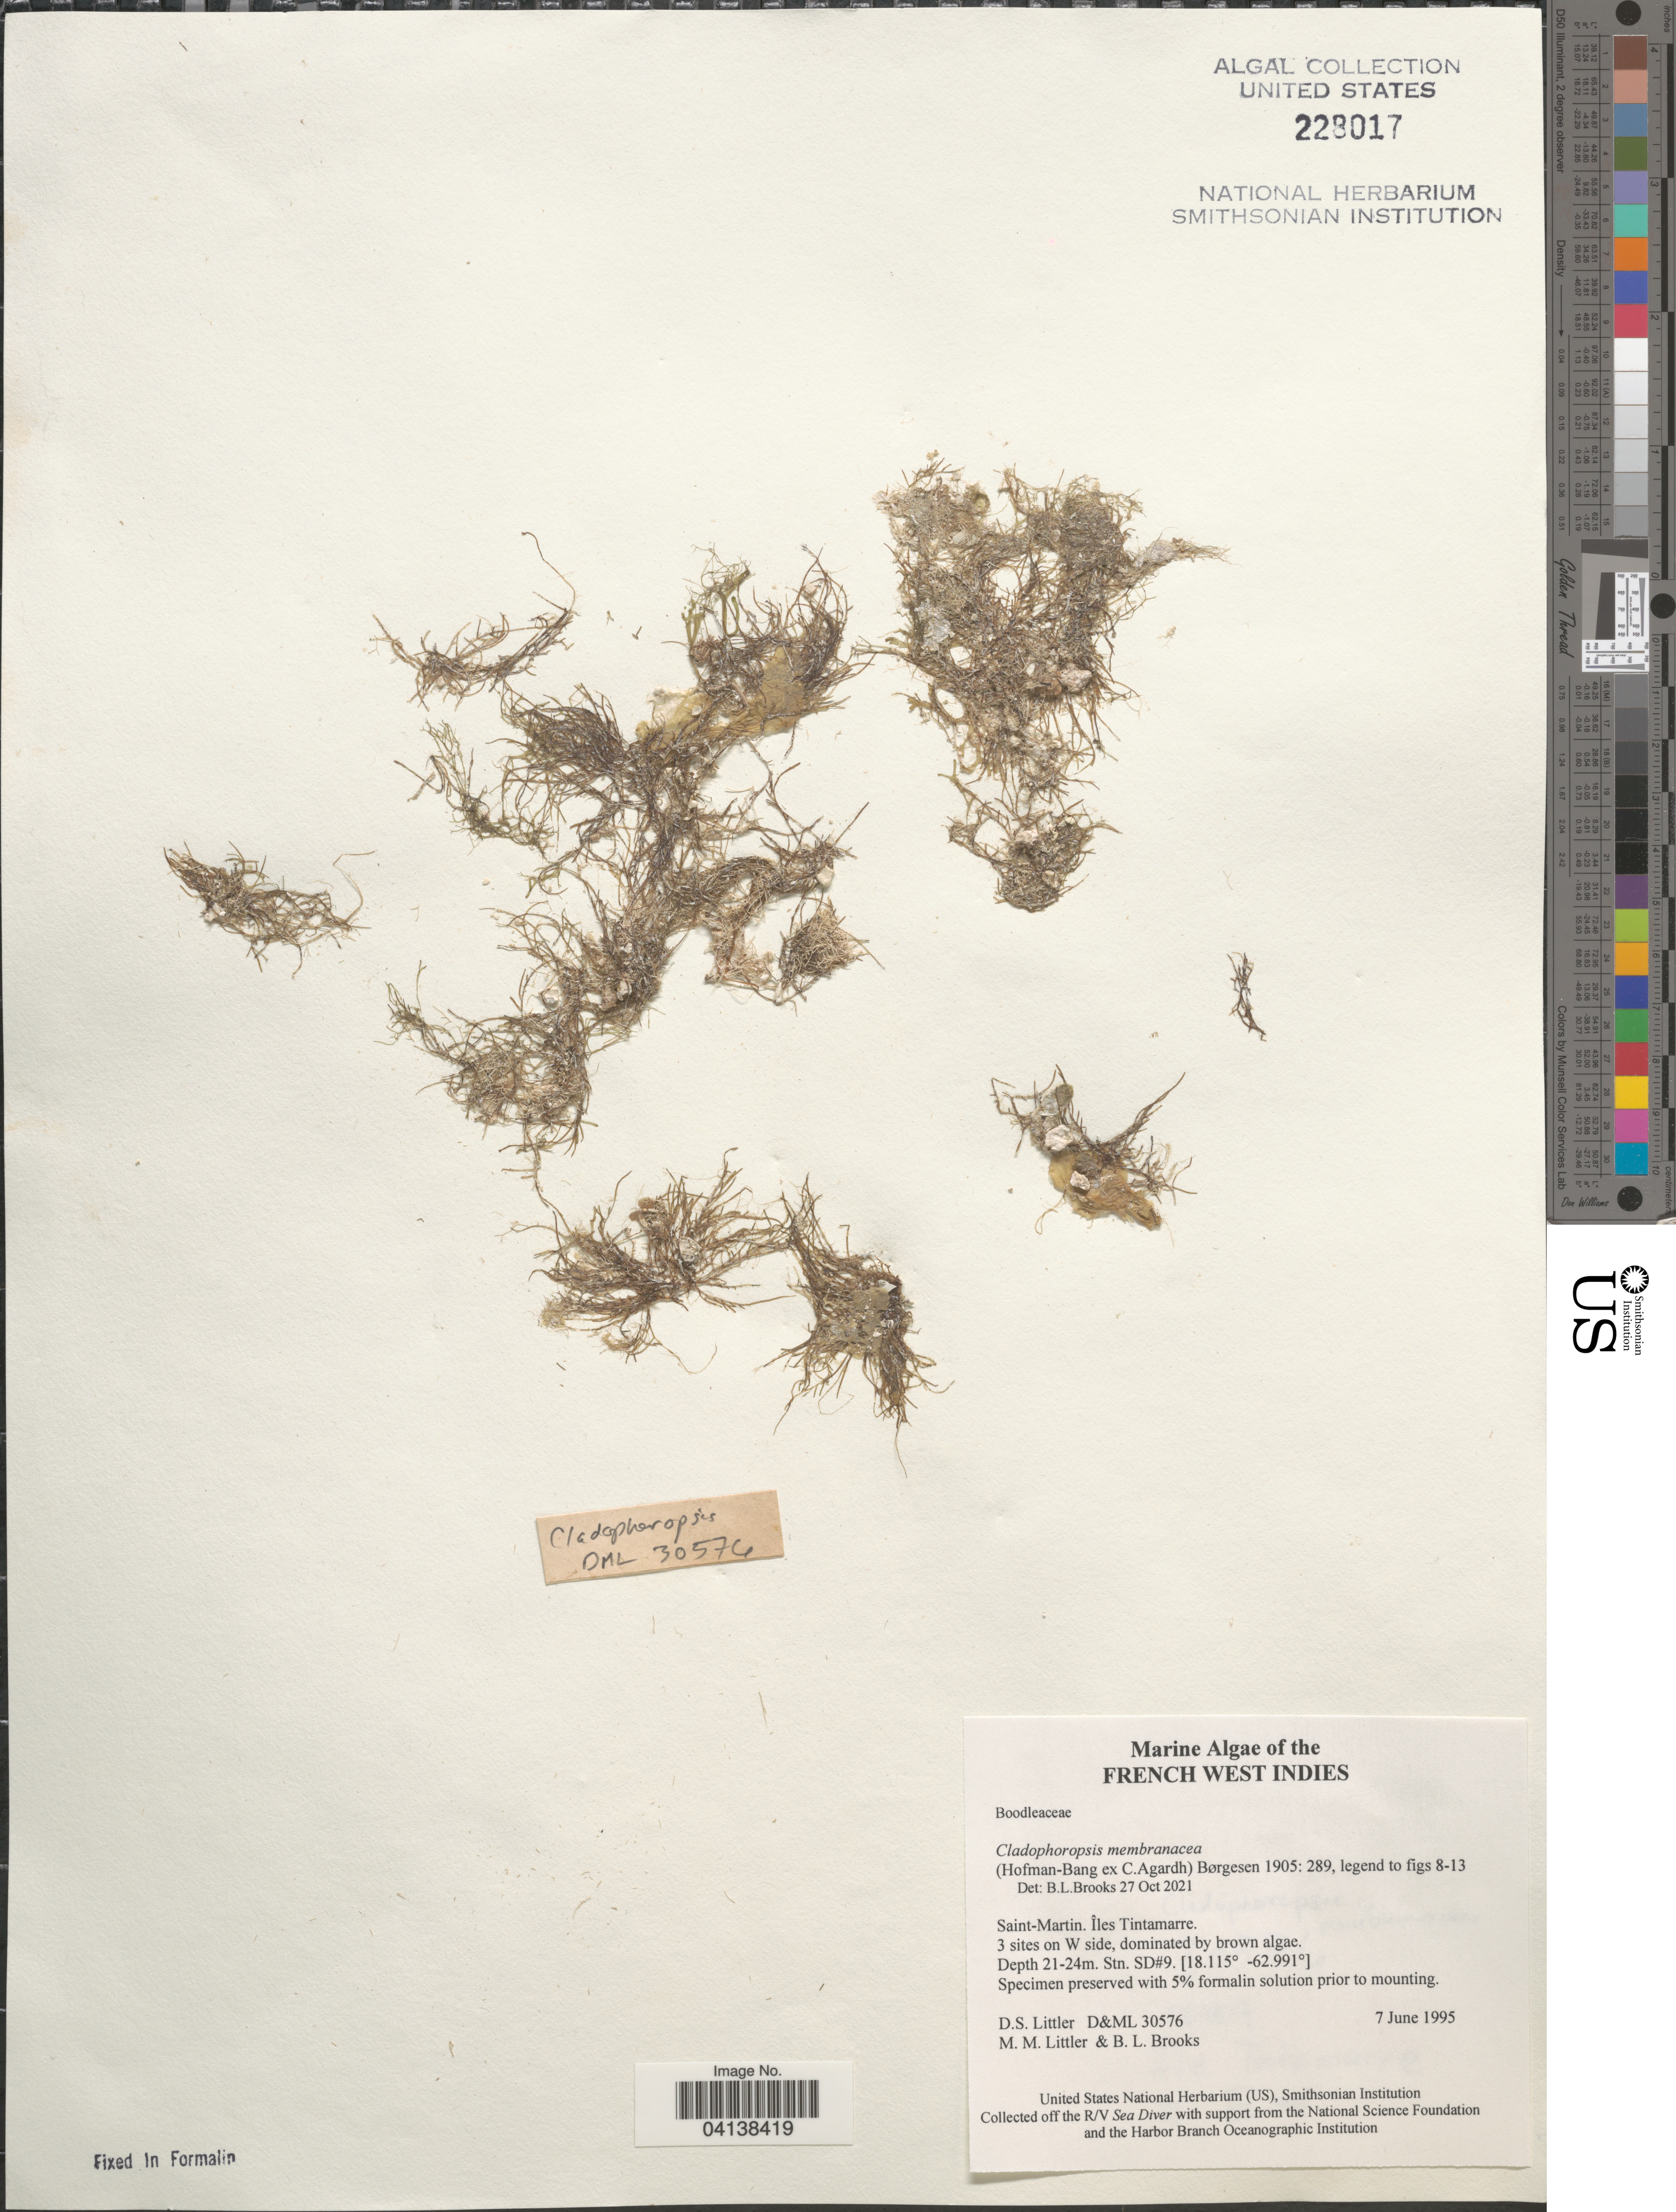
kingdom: Plantae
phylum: Chlorophyta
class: Ulvophyceae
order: Siphonocladales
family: Boodleaceae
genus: Cladophoropsis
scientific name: Cladophoropsis membranacea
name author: (Hofman-Bang) Børgesen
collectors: D. S. Littler & B. Brooks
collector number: D&ML 30576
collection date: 1995-06-07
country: Saint Martin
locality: French West Indies. Saint-Martin. Îles Tintamarre. 3 sites on W side. Stn. SD#9.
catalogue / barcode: US 228017